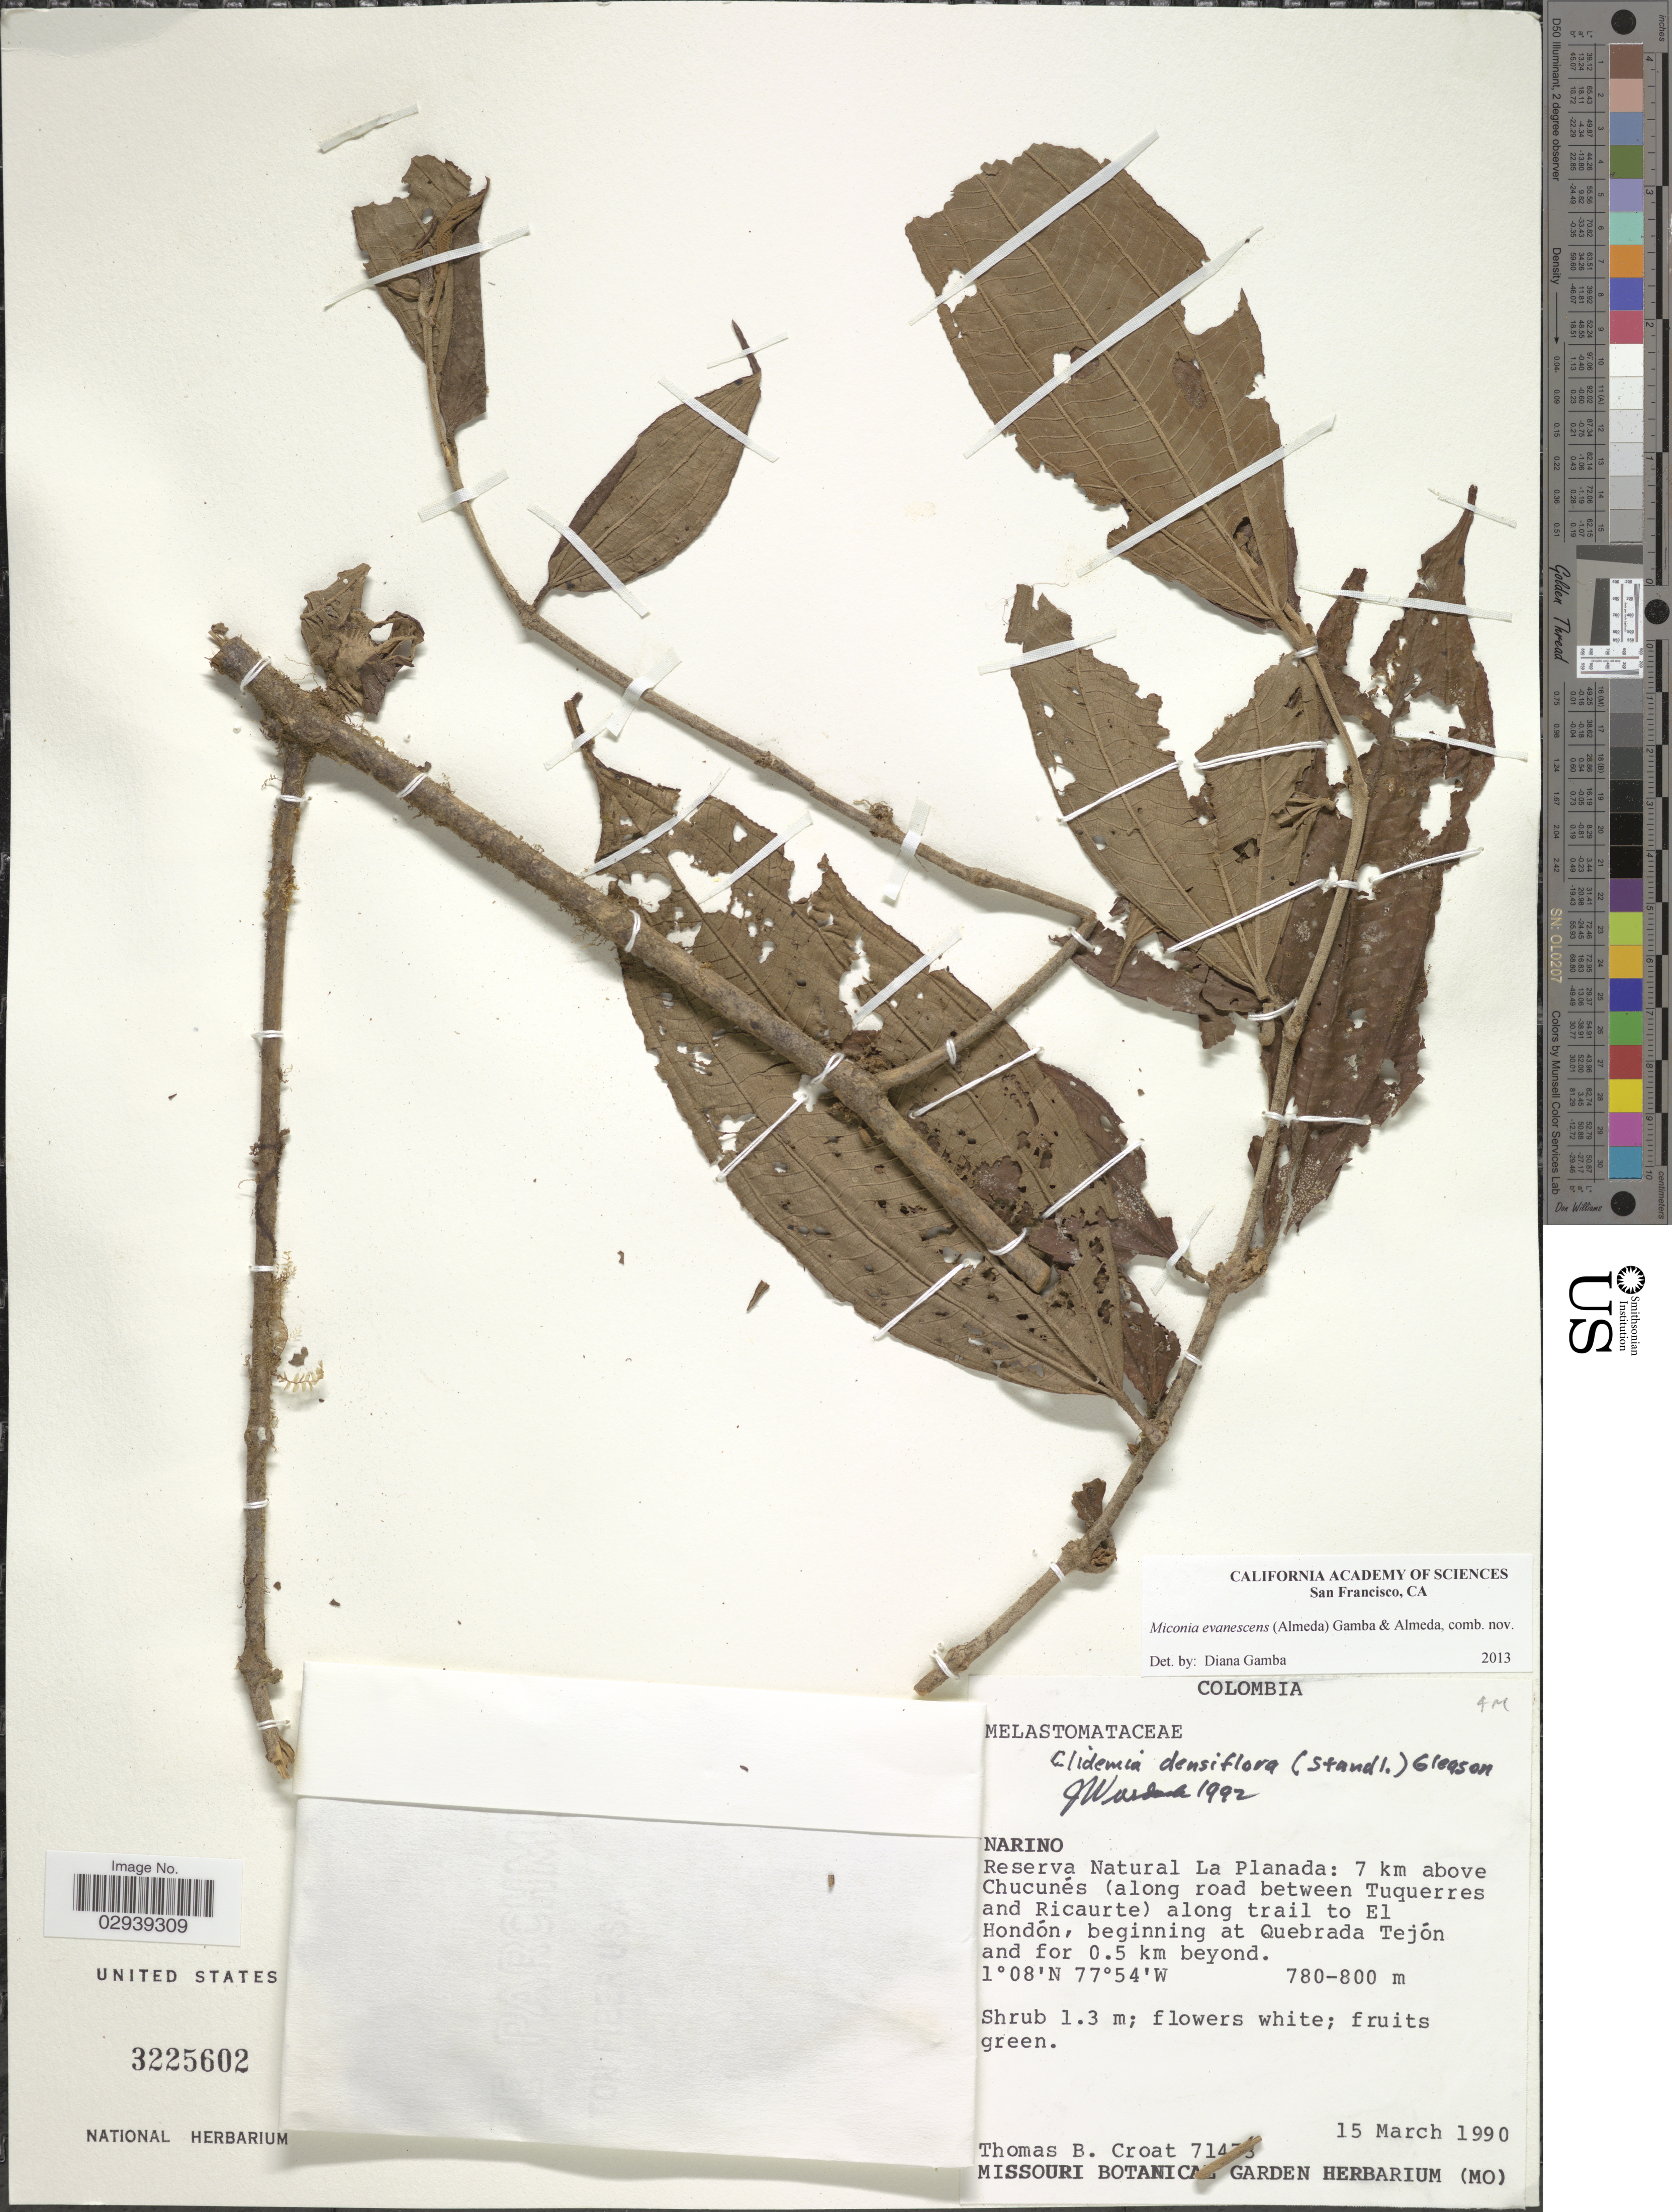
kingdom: Plantae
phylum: Tracheophyta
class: Magnoliopsida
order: Myrtales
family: Melastomataceae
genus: Miconia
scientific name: Miconia evanescens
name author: (Almeda) Gamba & Almeda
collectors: T. B. Croat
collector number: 714!3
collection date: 1990-03-15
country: Colombia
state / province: Nariño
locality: Reserva Natural La Planada: 7 km above Chucunés (along road between Tuquerres and Ricaurte) along trail to El Hondón, beginning at Quebrada Tejón and for 0.5 km beyond.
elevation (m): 780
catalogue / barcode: US 3225602